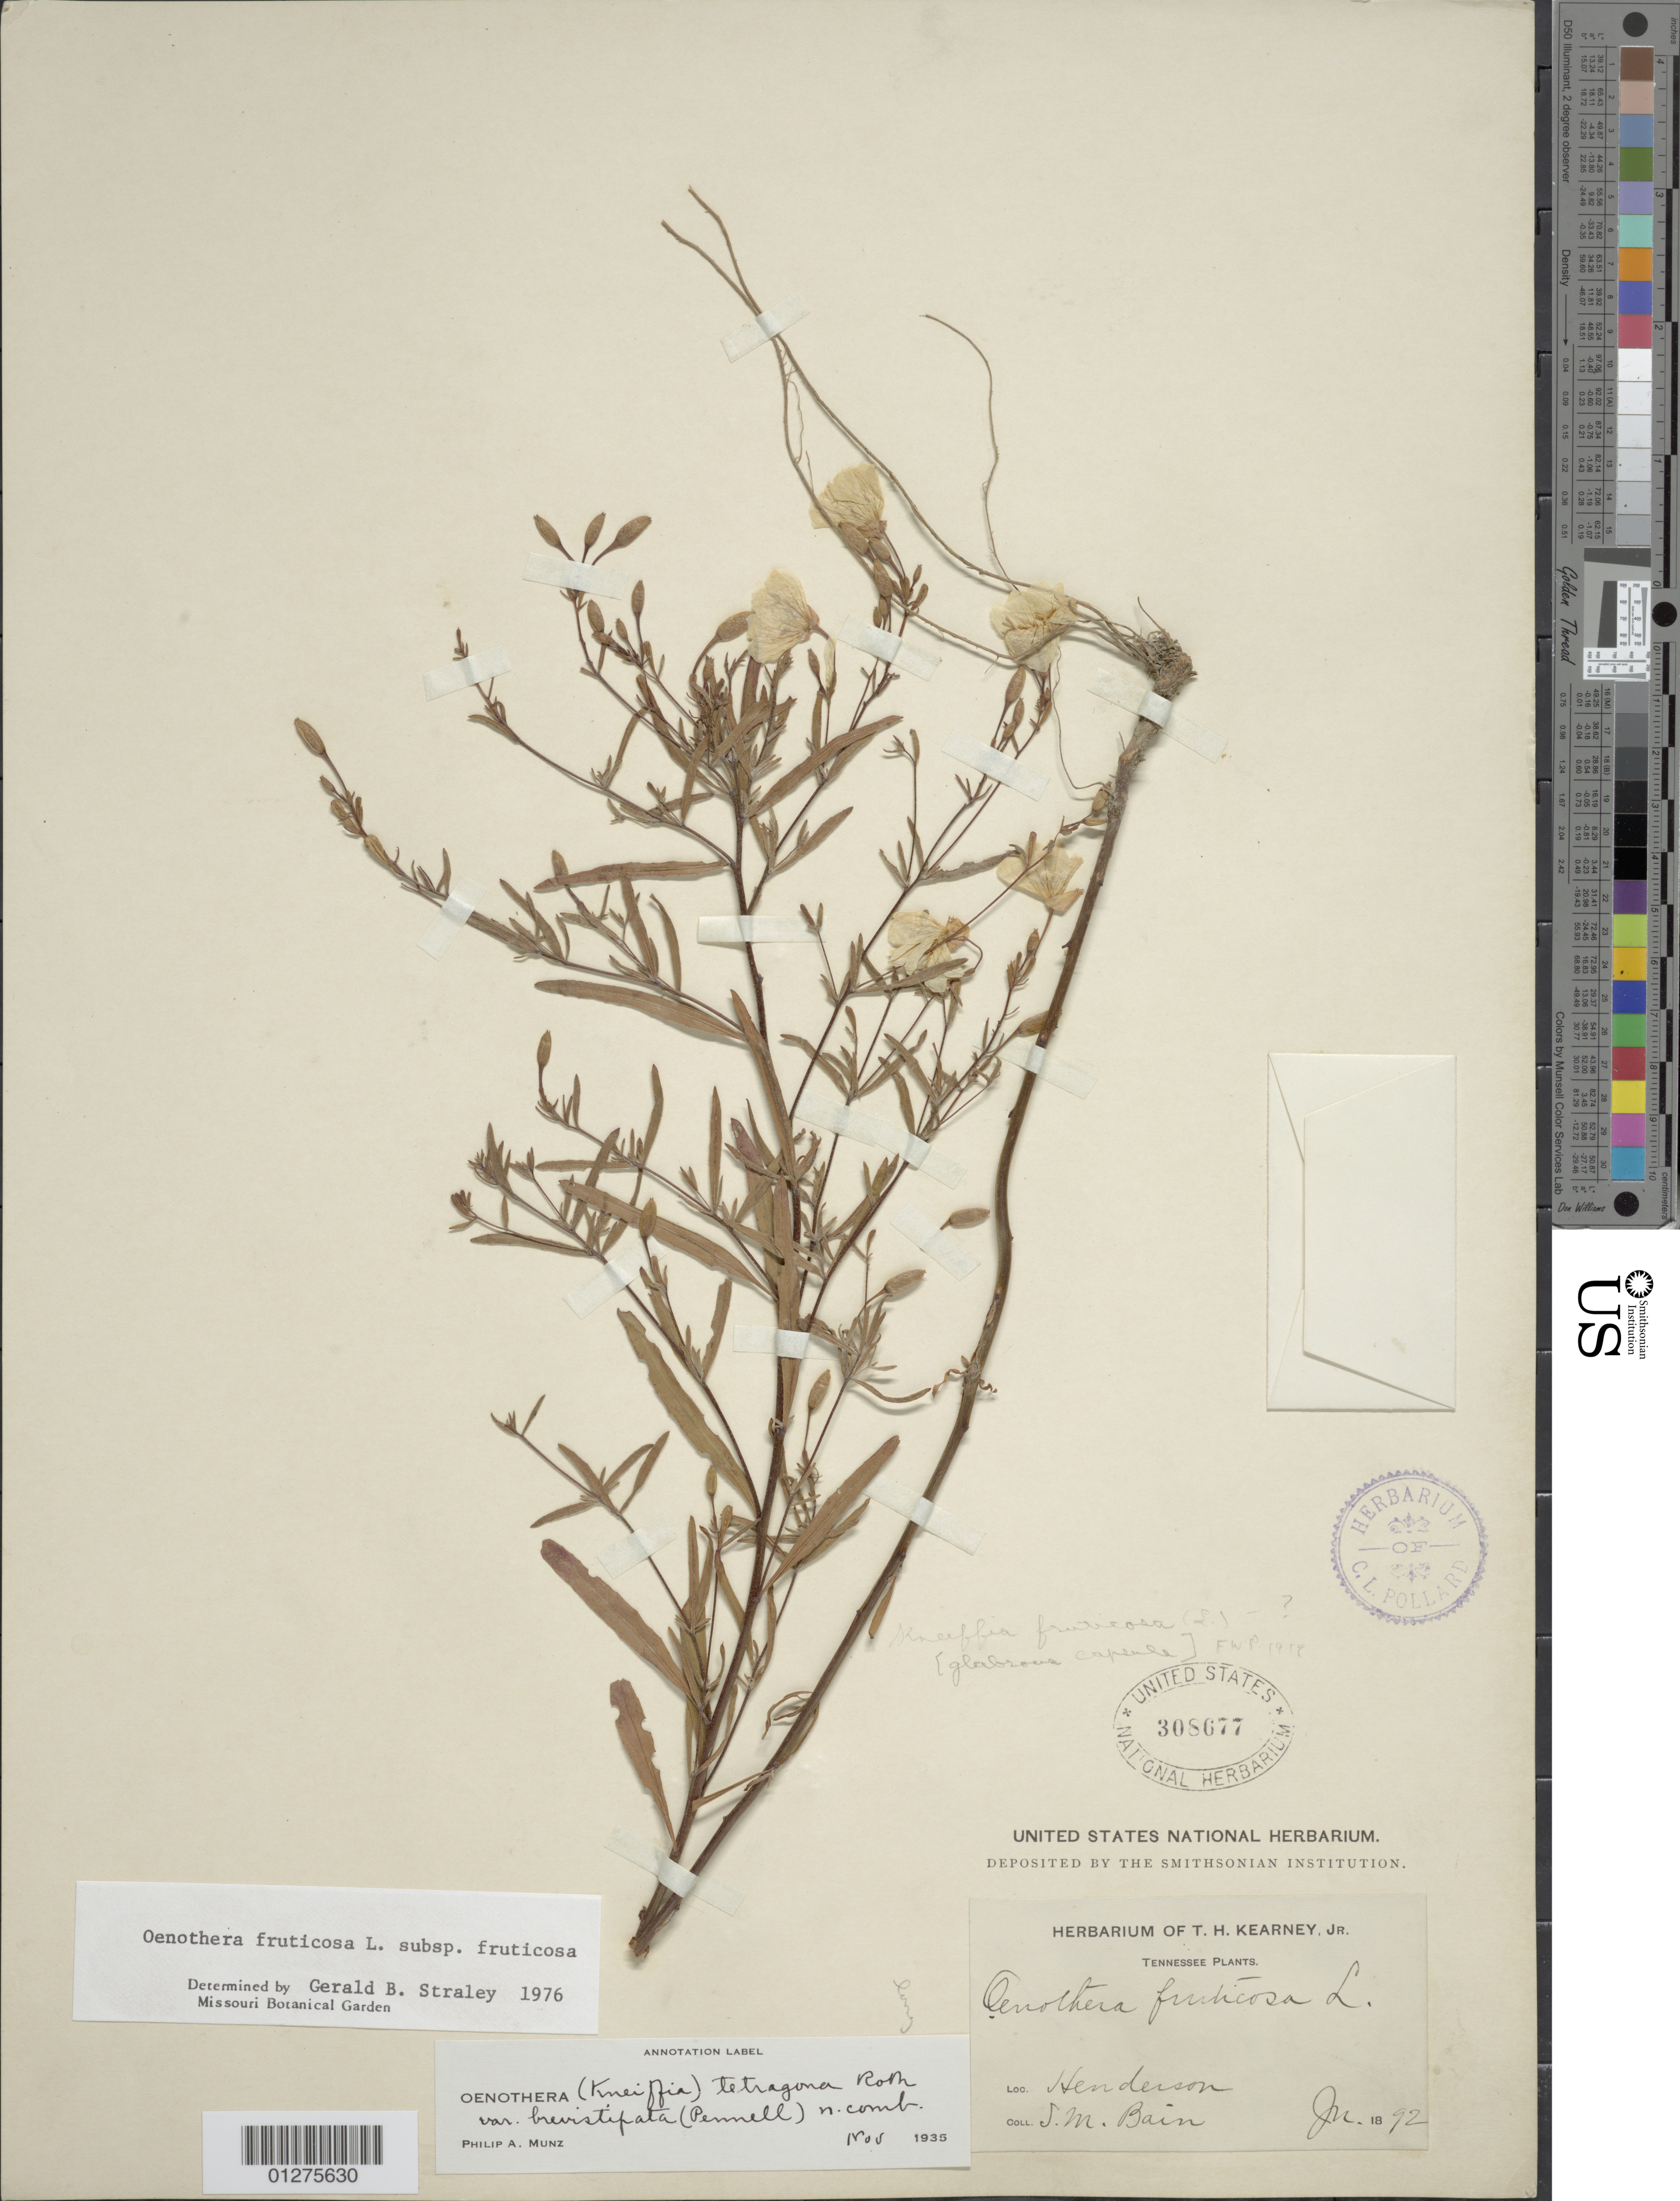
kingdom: Plantae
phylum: Tracheophyta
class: Magnoliopsida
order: Myrtales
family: Onagraceae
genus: Oenothera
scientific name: Oenothera fruticosa subsp. fruticosa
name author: L.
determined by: Straley, G. B.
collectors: S. M. Bain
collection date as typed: Jun 1892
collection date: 1892-06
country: United States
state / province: Tennessee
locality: Henderson.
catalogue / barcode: US 308677